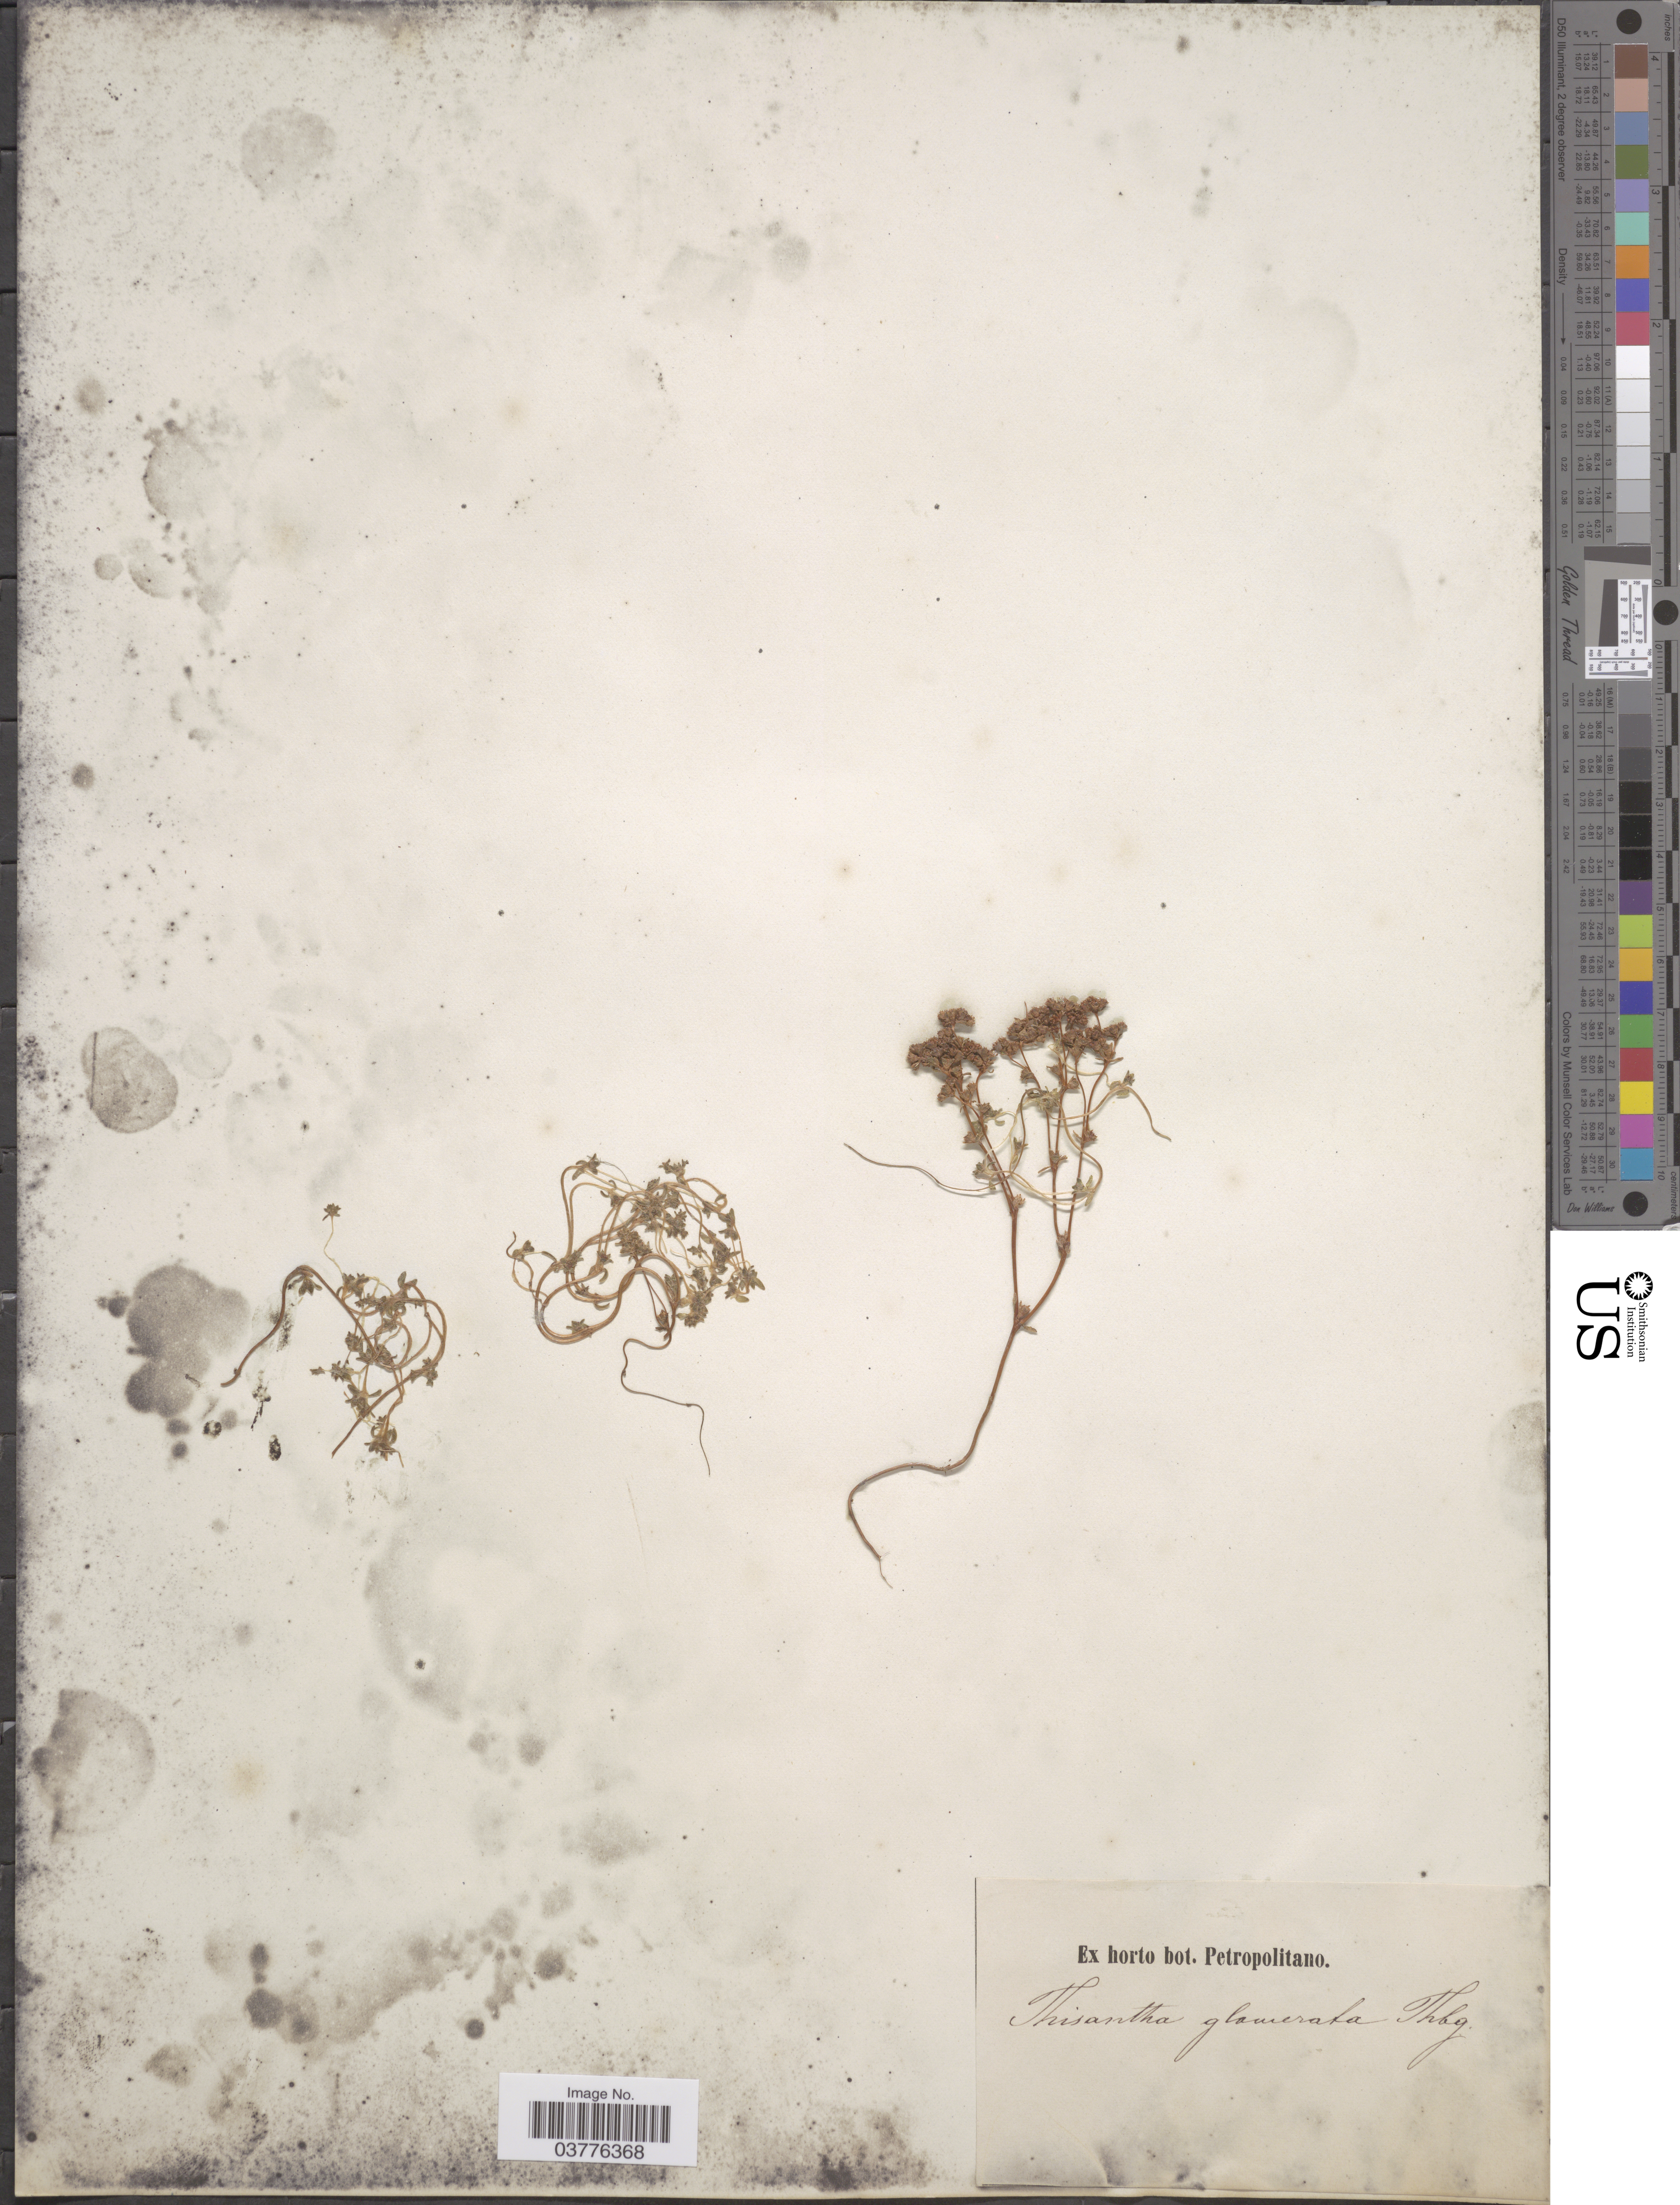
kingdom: Plantae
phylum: Tracheophyta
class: Magnoliopsida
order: Saxifragales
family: Crassulaceae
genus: Crassula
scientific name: Crassula glomerata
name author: P.J. Bergius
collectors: ex Horto Bot. Petropolitano